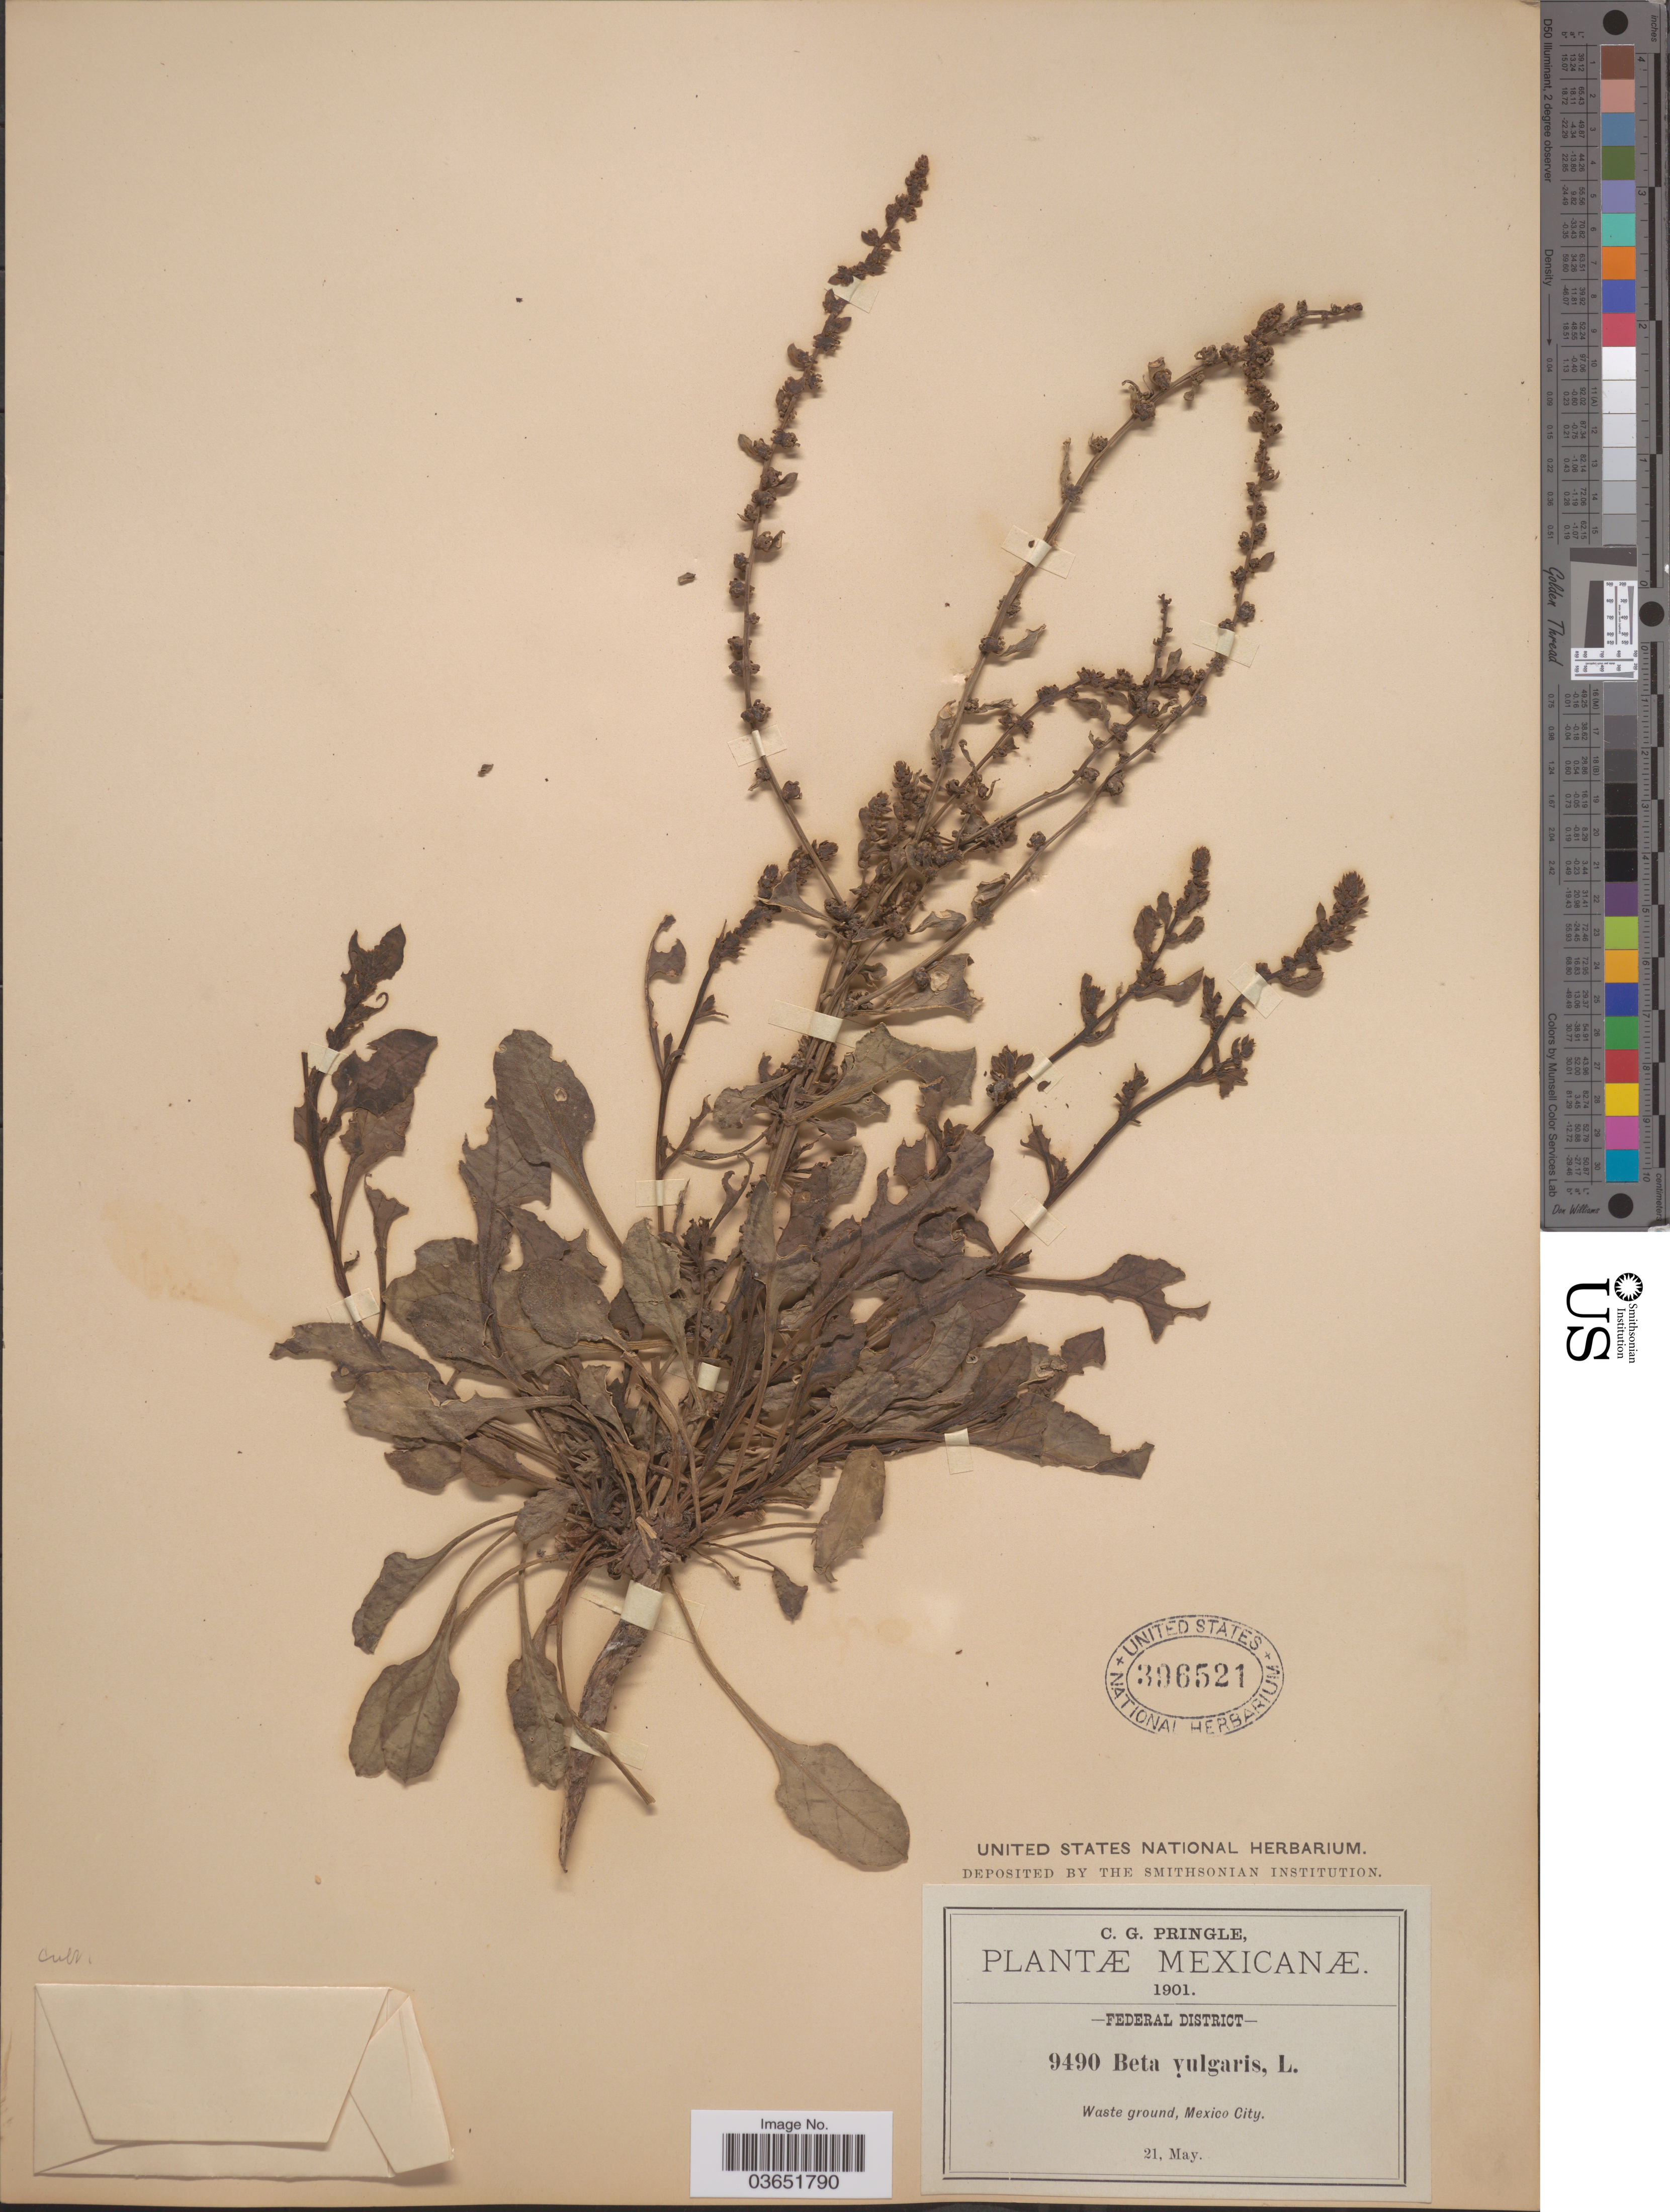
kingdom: Plantae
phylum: Tracheophyta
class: Magnoliopsida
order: Caryophyllales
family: Amaranthaceae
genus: Beta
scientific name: Beta vulgaris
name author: L.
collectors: C. G. Pringle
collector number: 9490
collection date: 1901-05-21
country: Mexico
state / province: México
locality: Federal District, Mexico City.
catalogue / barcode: US 396521